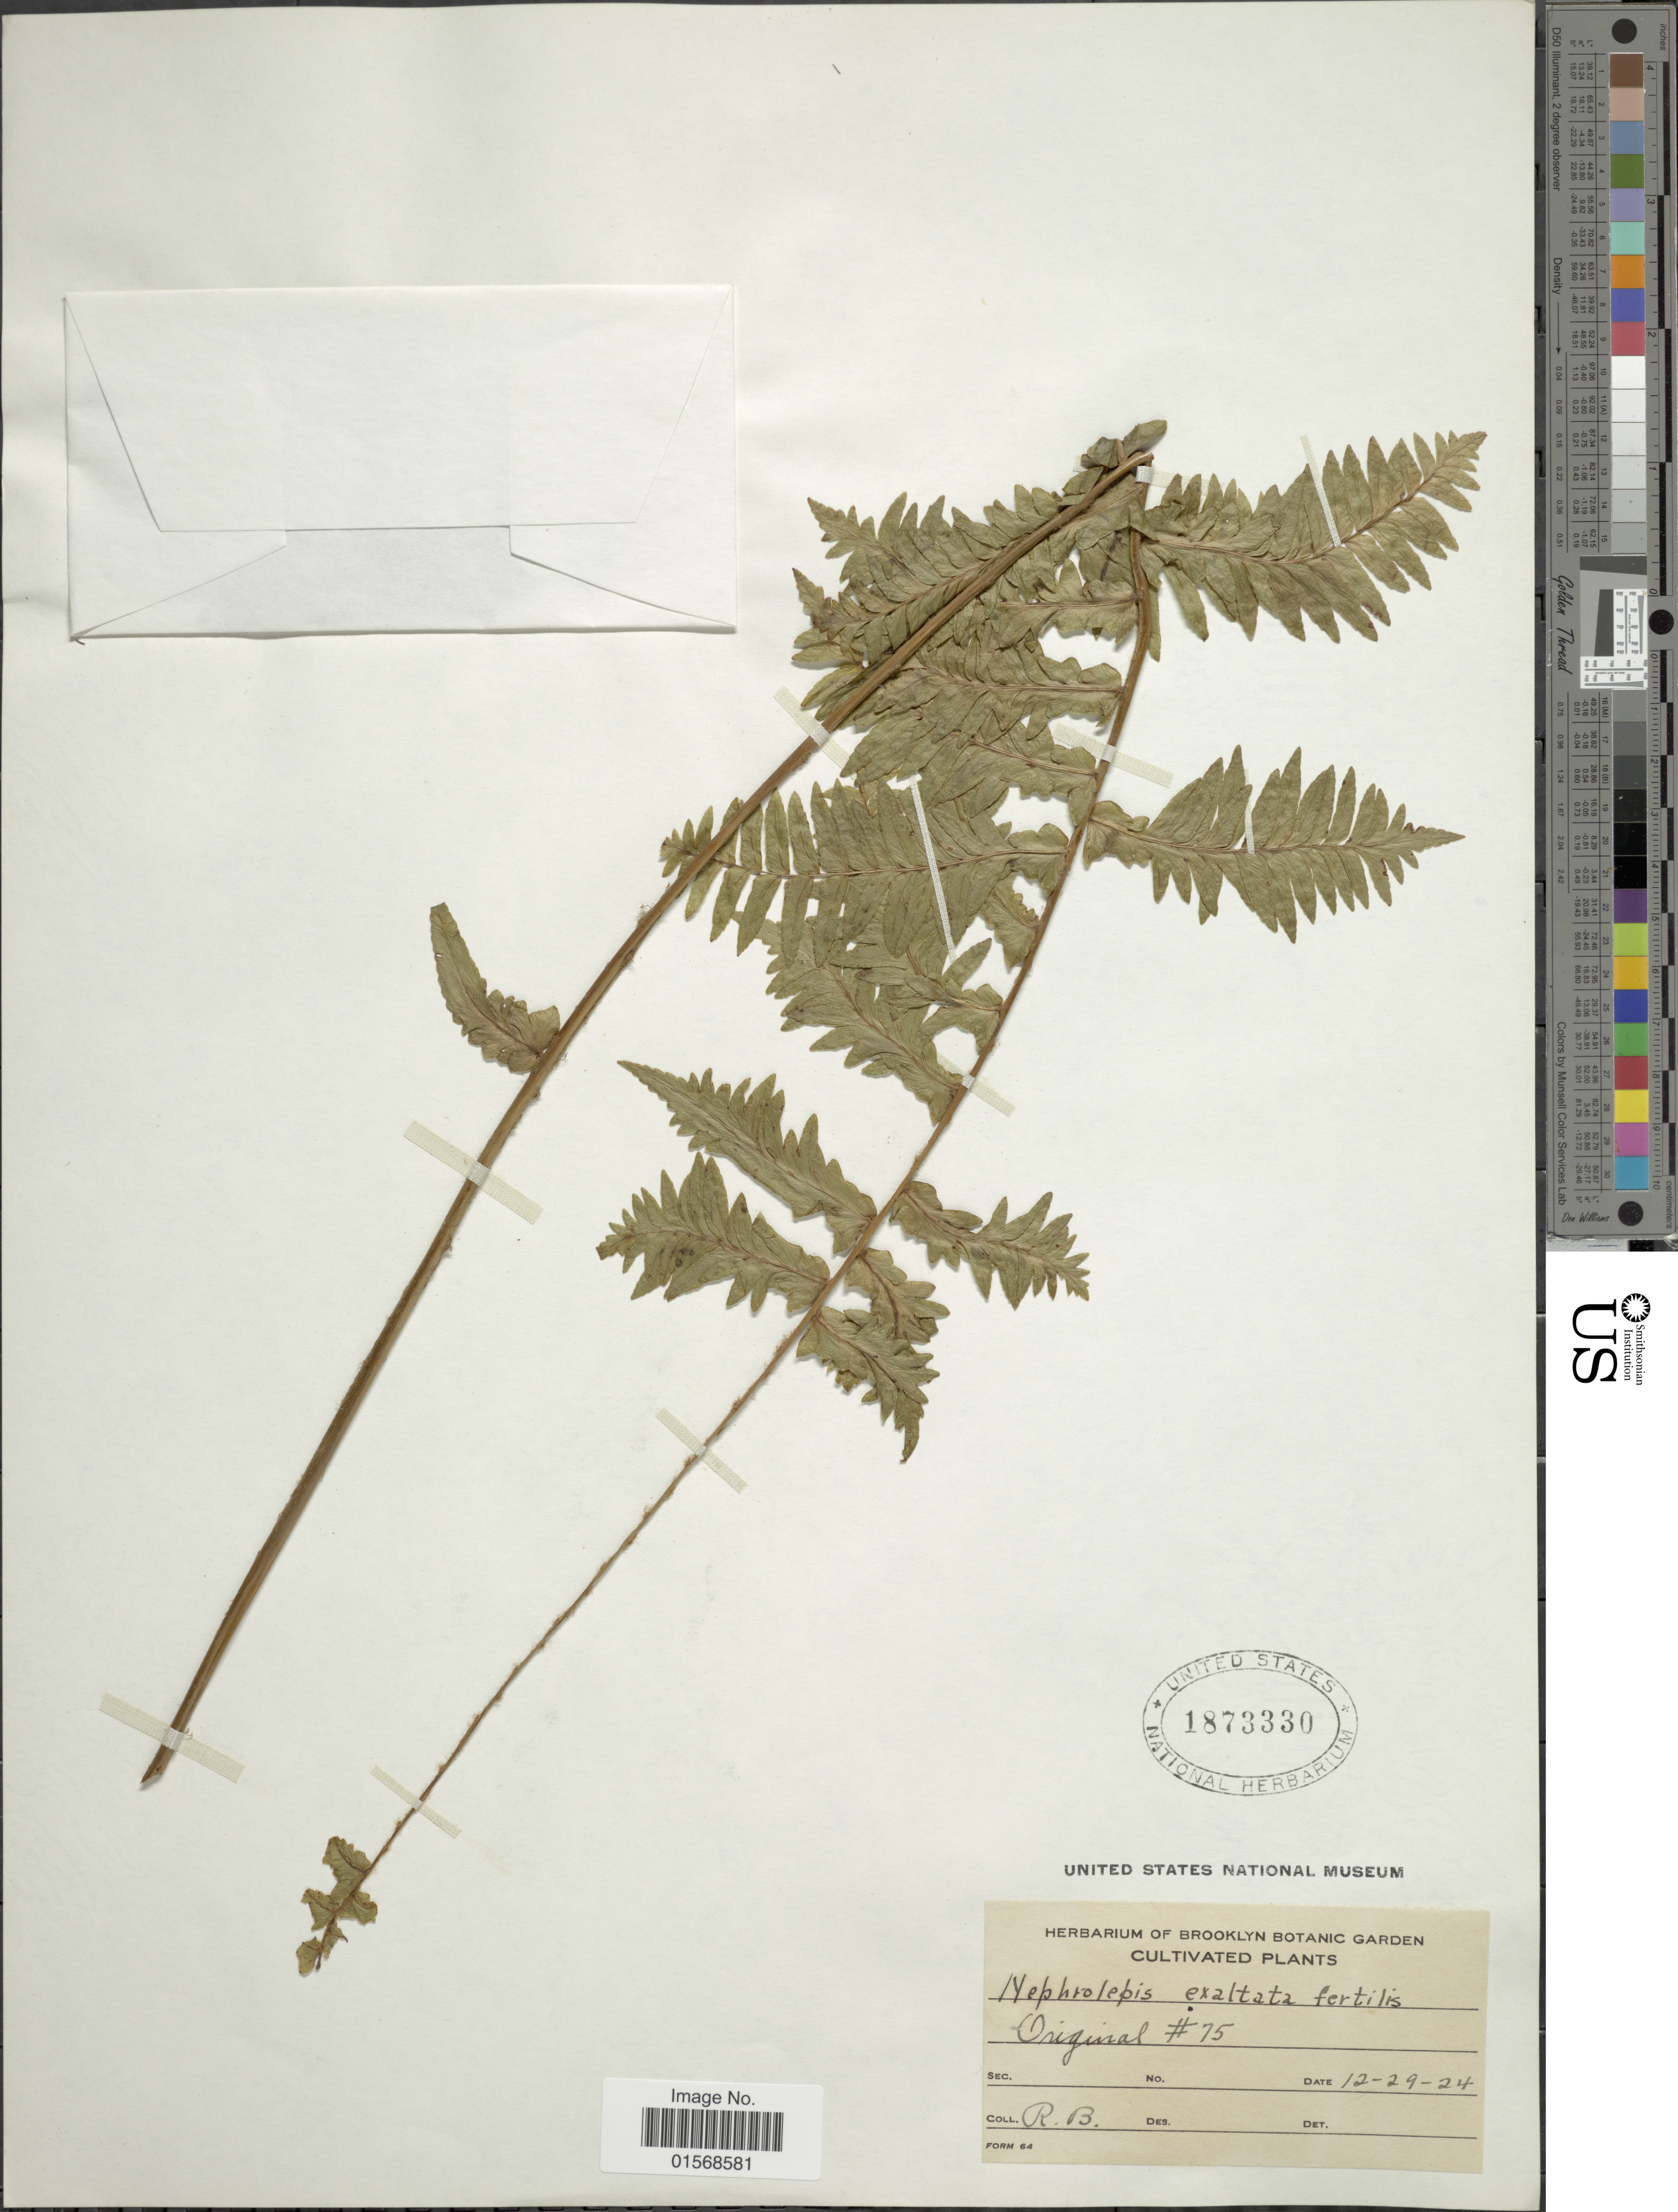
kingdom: Plantae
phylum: Tracheophyta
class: Polypodiopsida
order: Polypodiales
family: Nephrolepidaceae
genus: Nephrolepis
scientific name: Nephrolepis 'Fertilis'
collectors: R. B.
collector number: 75?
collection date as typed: Transcribed d/m/y: 29/12/24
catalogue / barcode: US 1873330